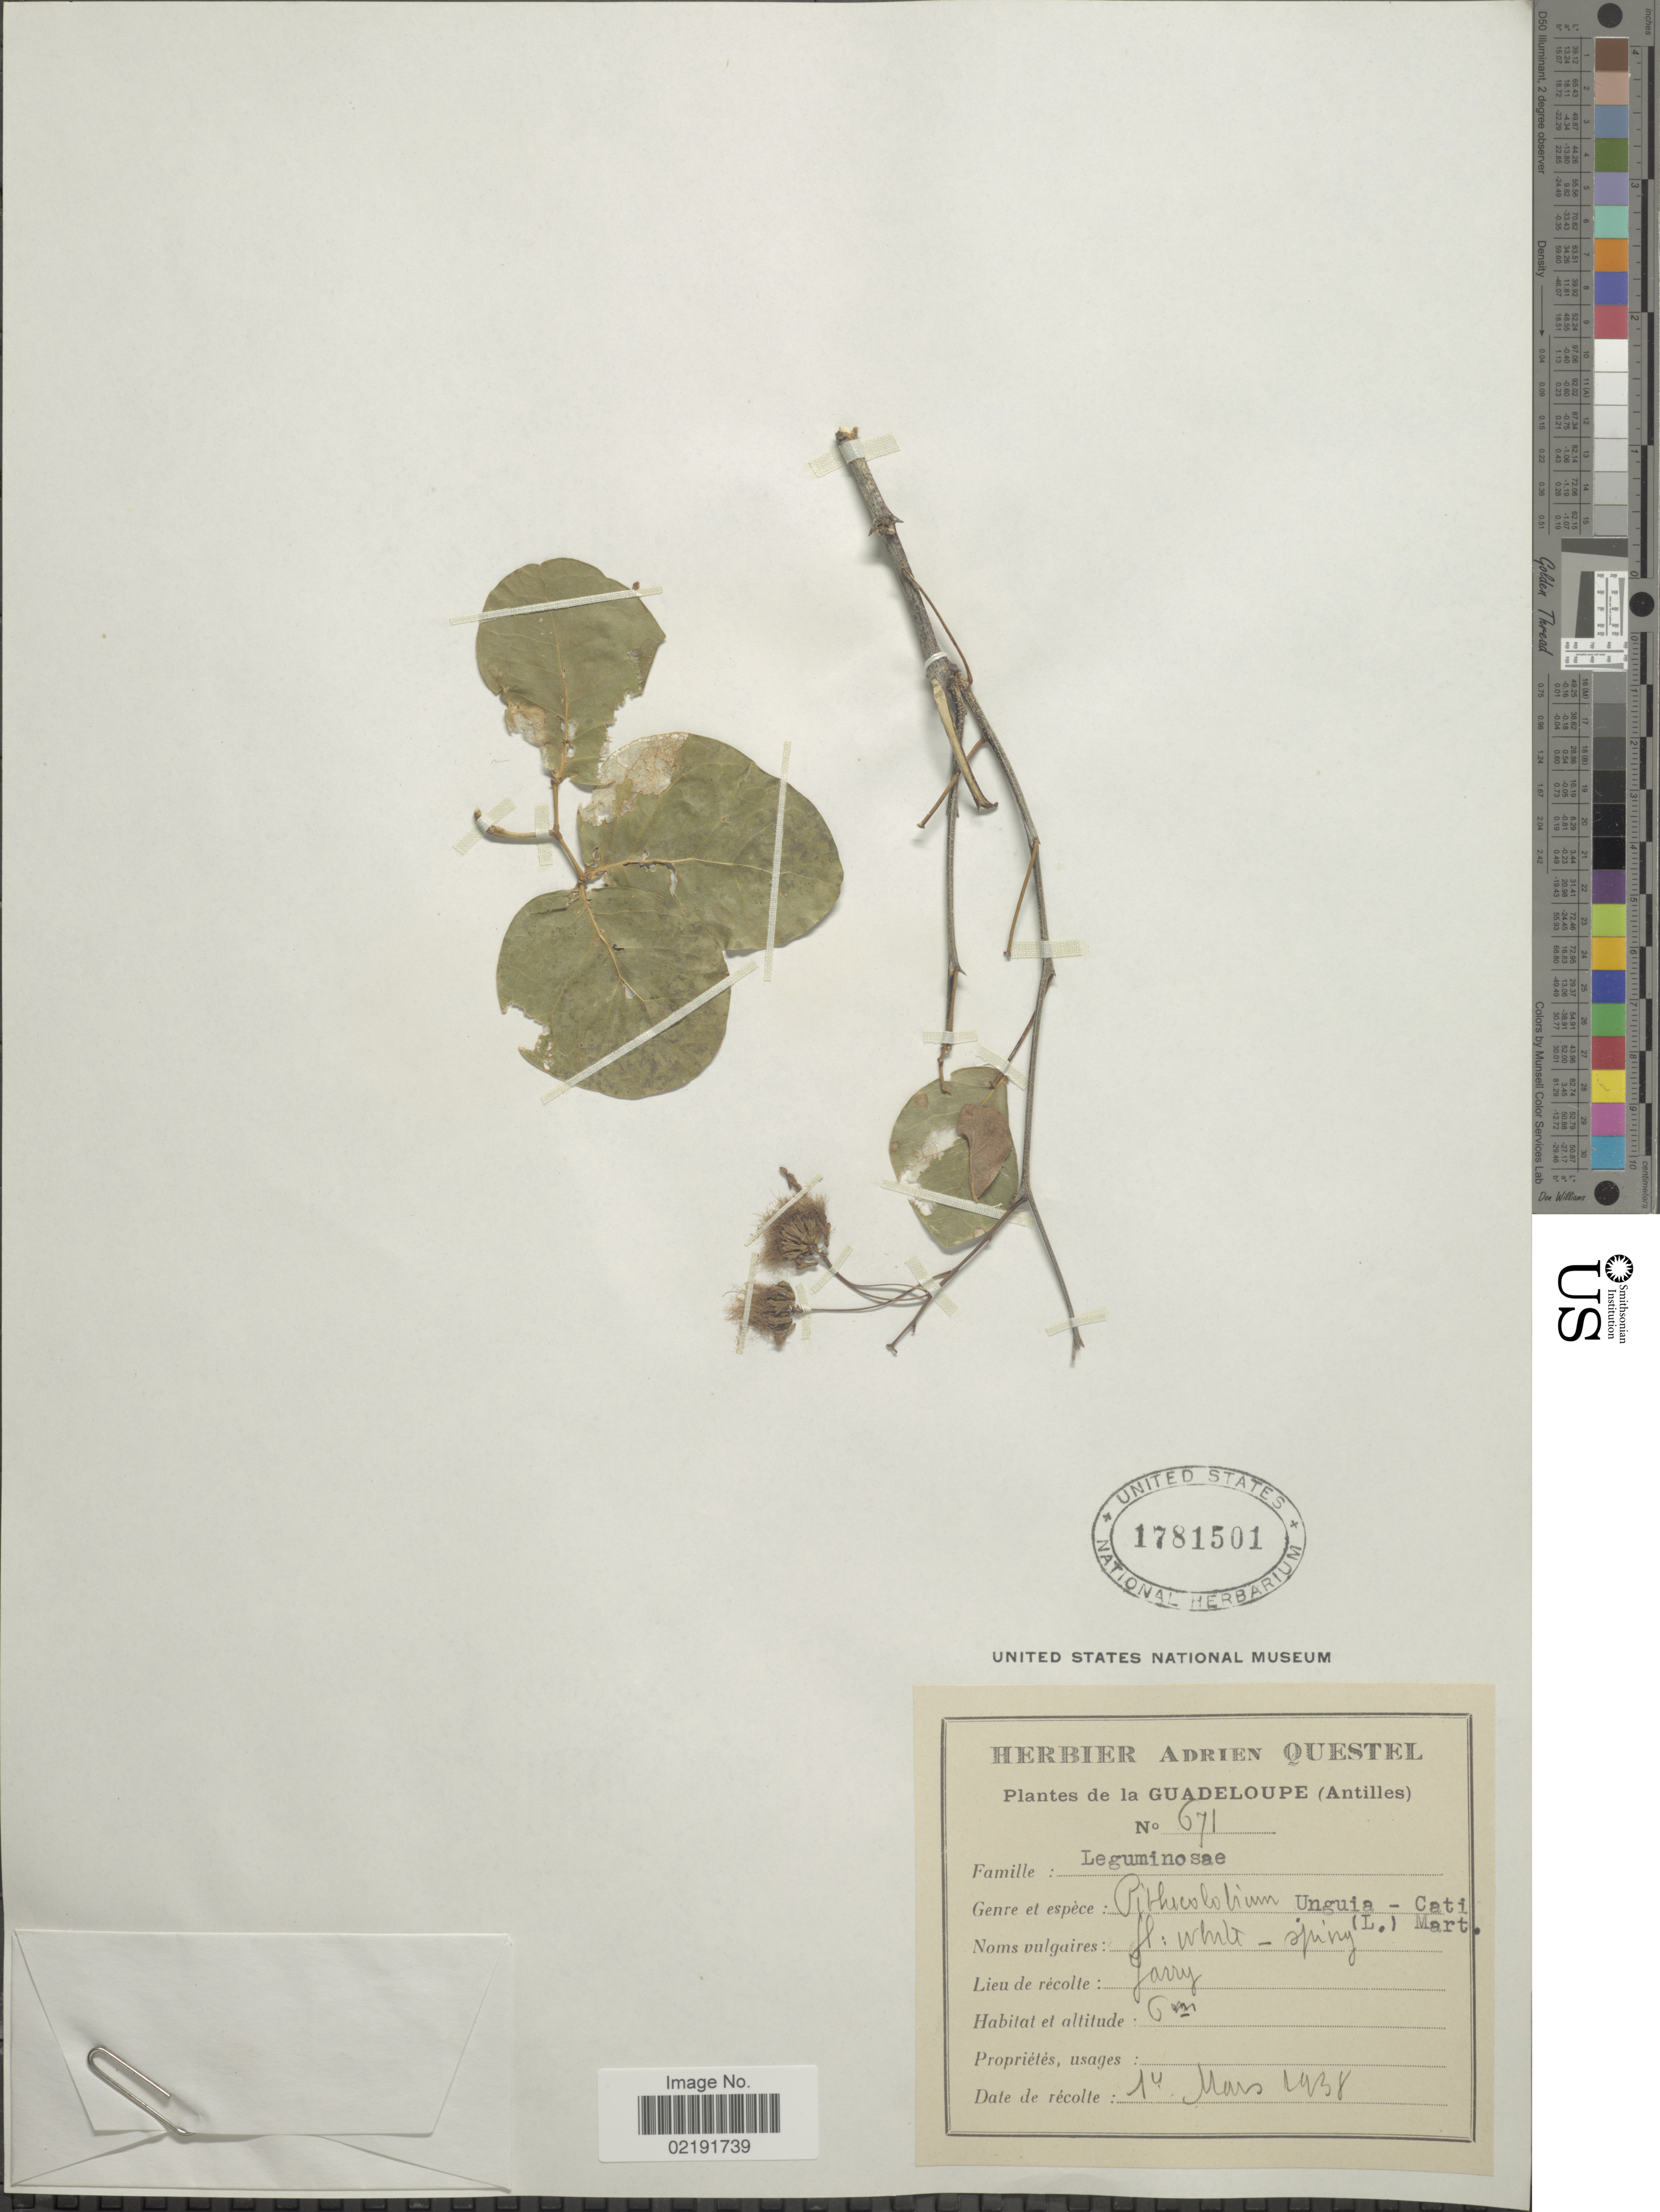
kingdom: Plantae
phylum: Tracheophyta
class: Magnoliopsida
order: Fabales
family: Fabaceae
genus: Pithecellobium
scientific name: Pithecellobium unguis-cati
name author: (L.) Benth.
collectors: ex herb. A. Questal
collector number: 671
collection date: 1938-03-14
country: Guadeloupe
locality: Jarry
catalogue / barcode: US 1781501